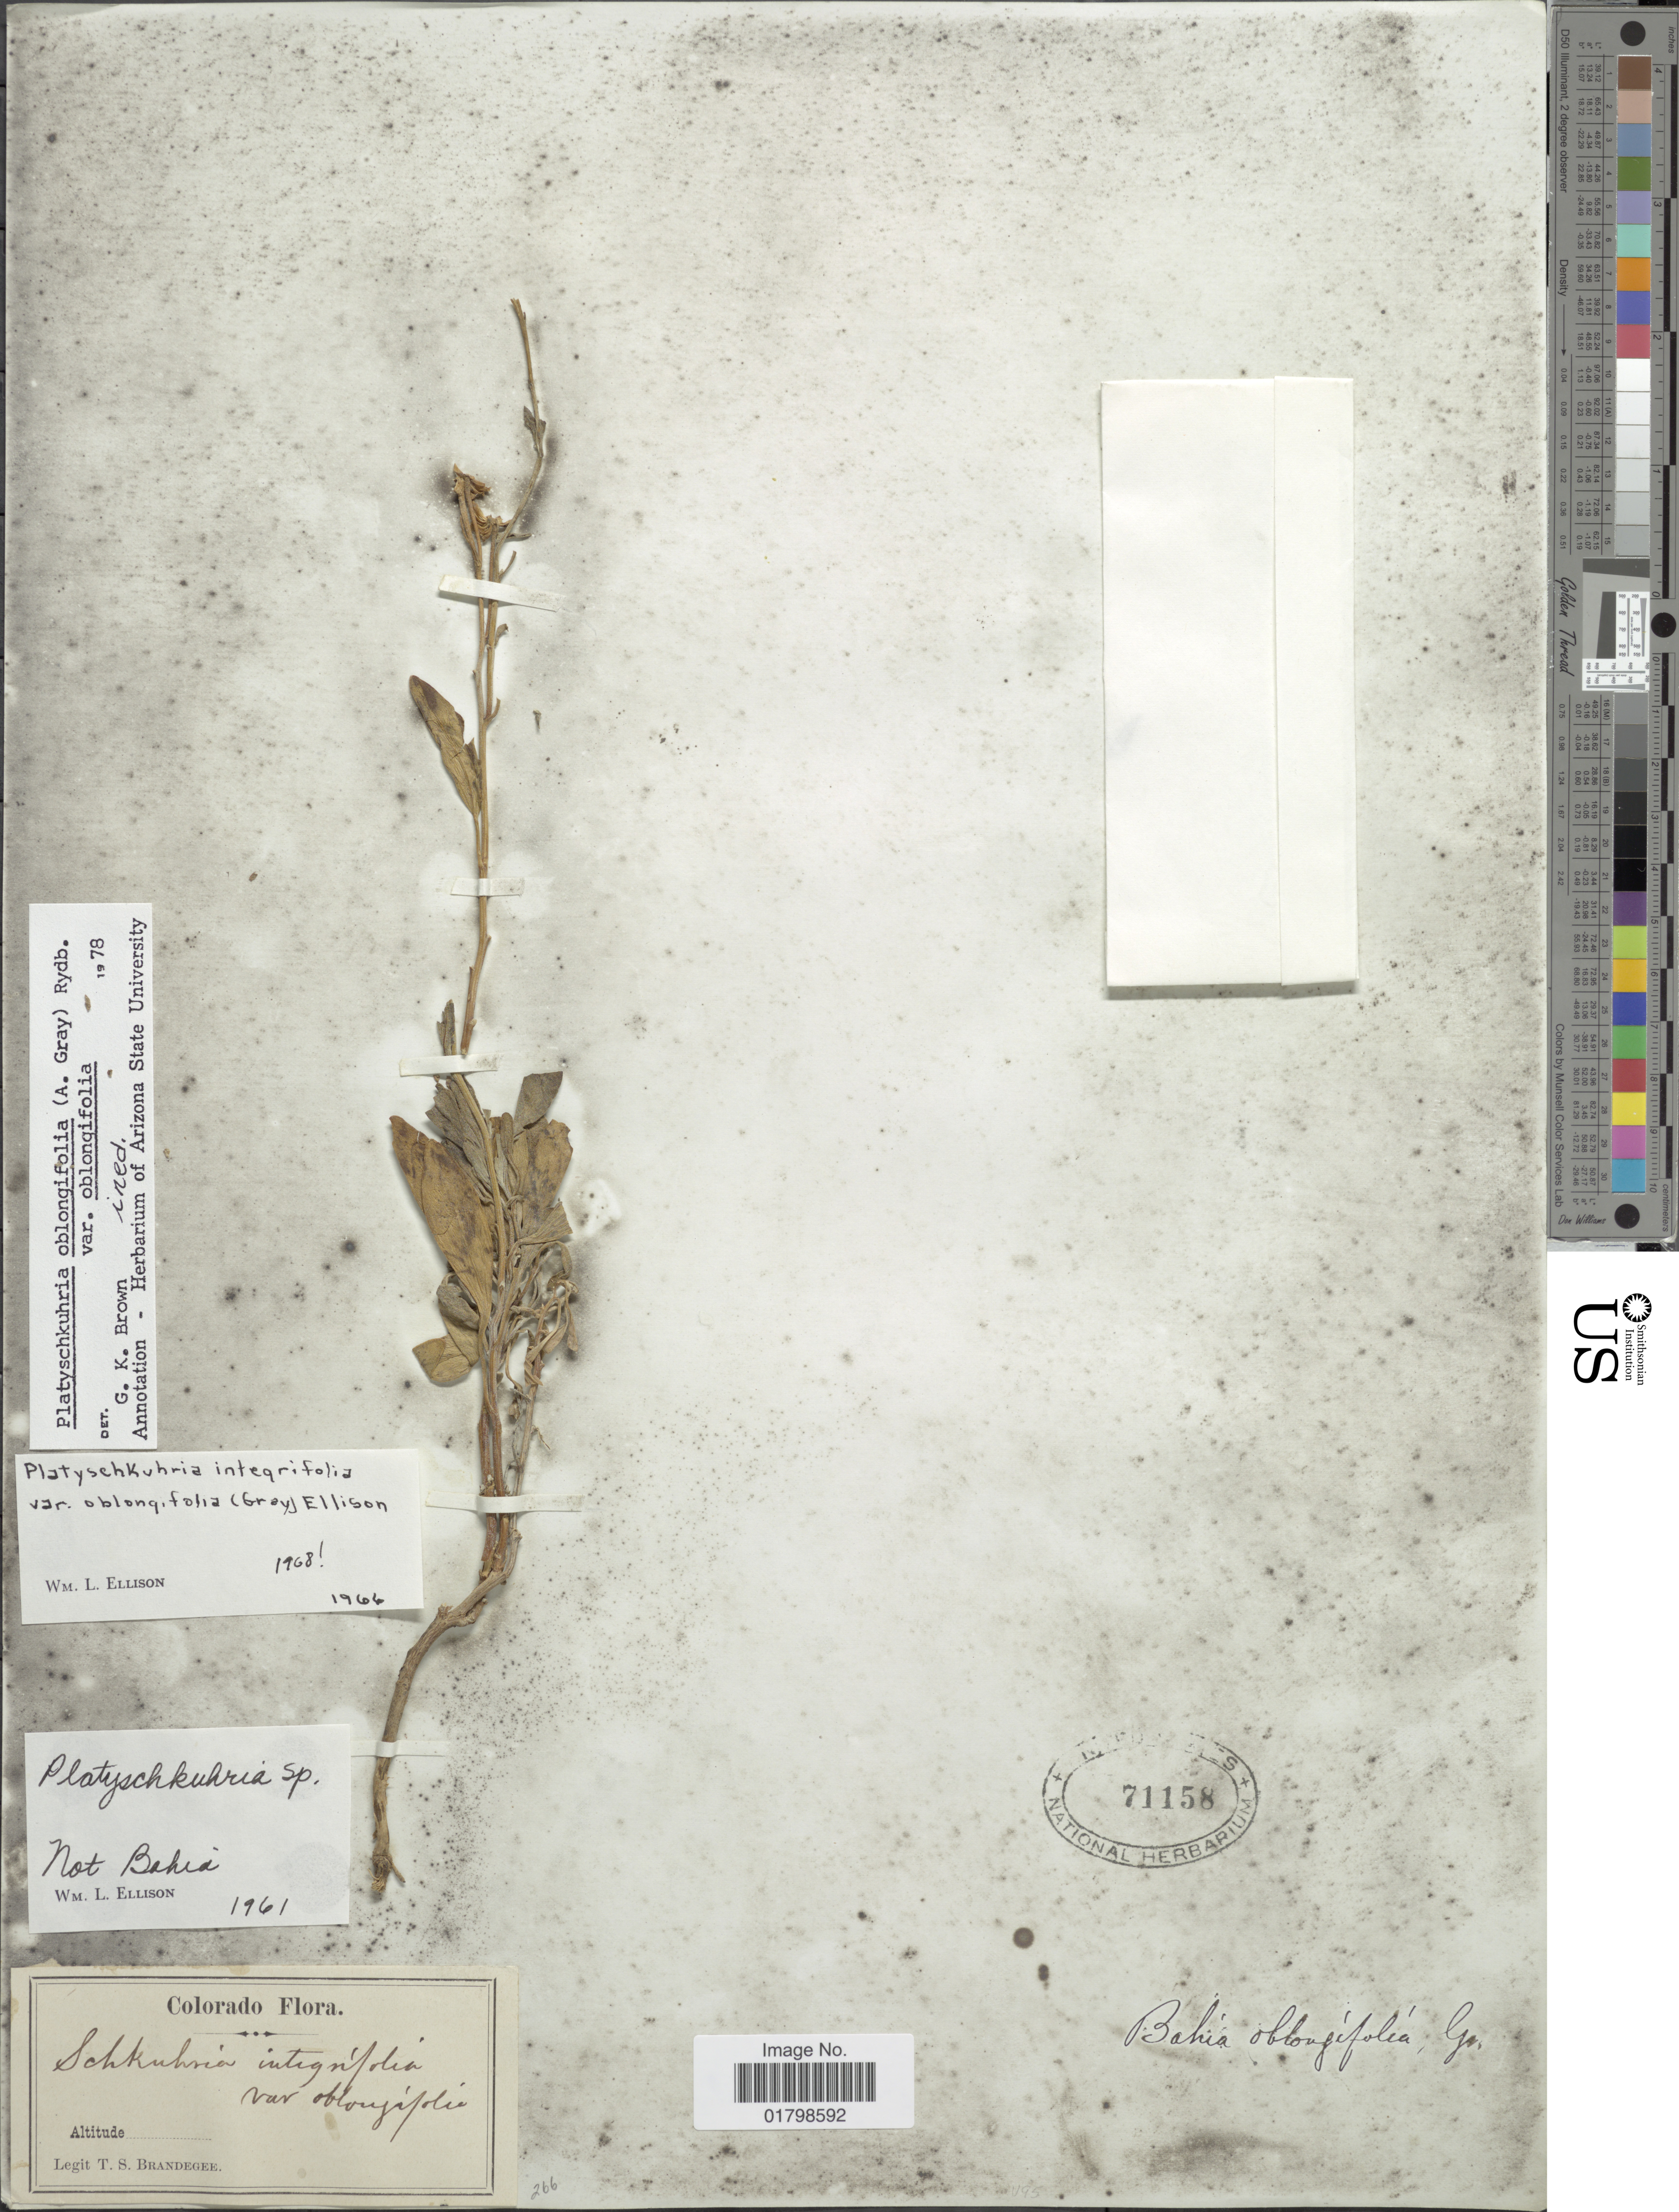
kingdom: Plantae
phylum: Tracheophyta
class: Magnoliopsida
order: Asterales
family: Asteraceae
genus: Platyschkuhria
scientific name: Platyschkuhria oblongifolia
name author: (A. Gray) Rydb.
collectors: T. S. Brandegee (herbarium)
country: United States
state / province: Colorado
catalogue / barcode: US 71158